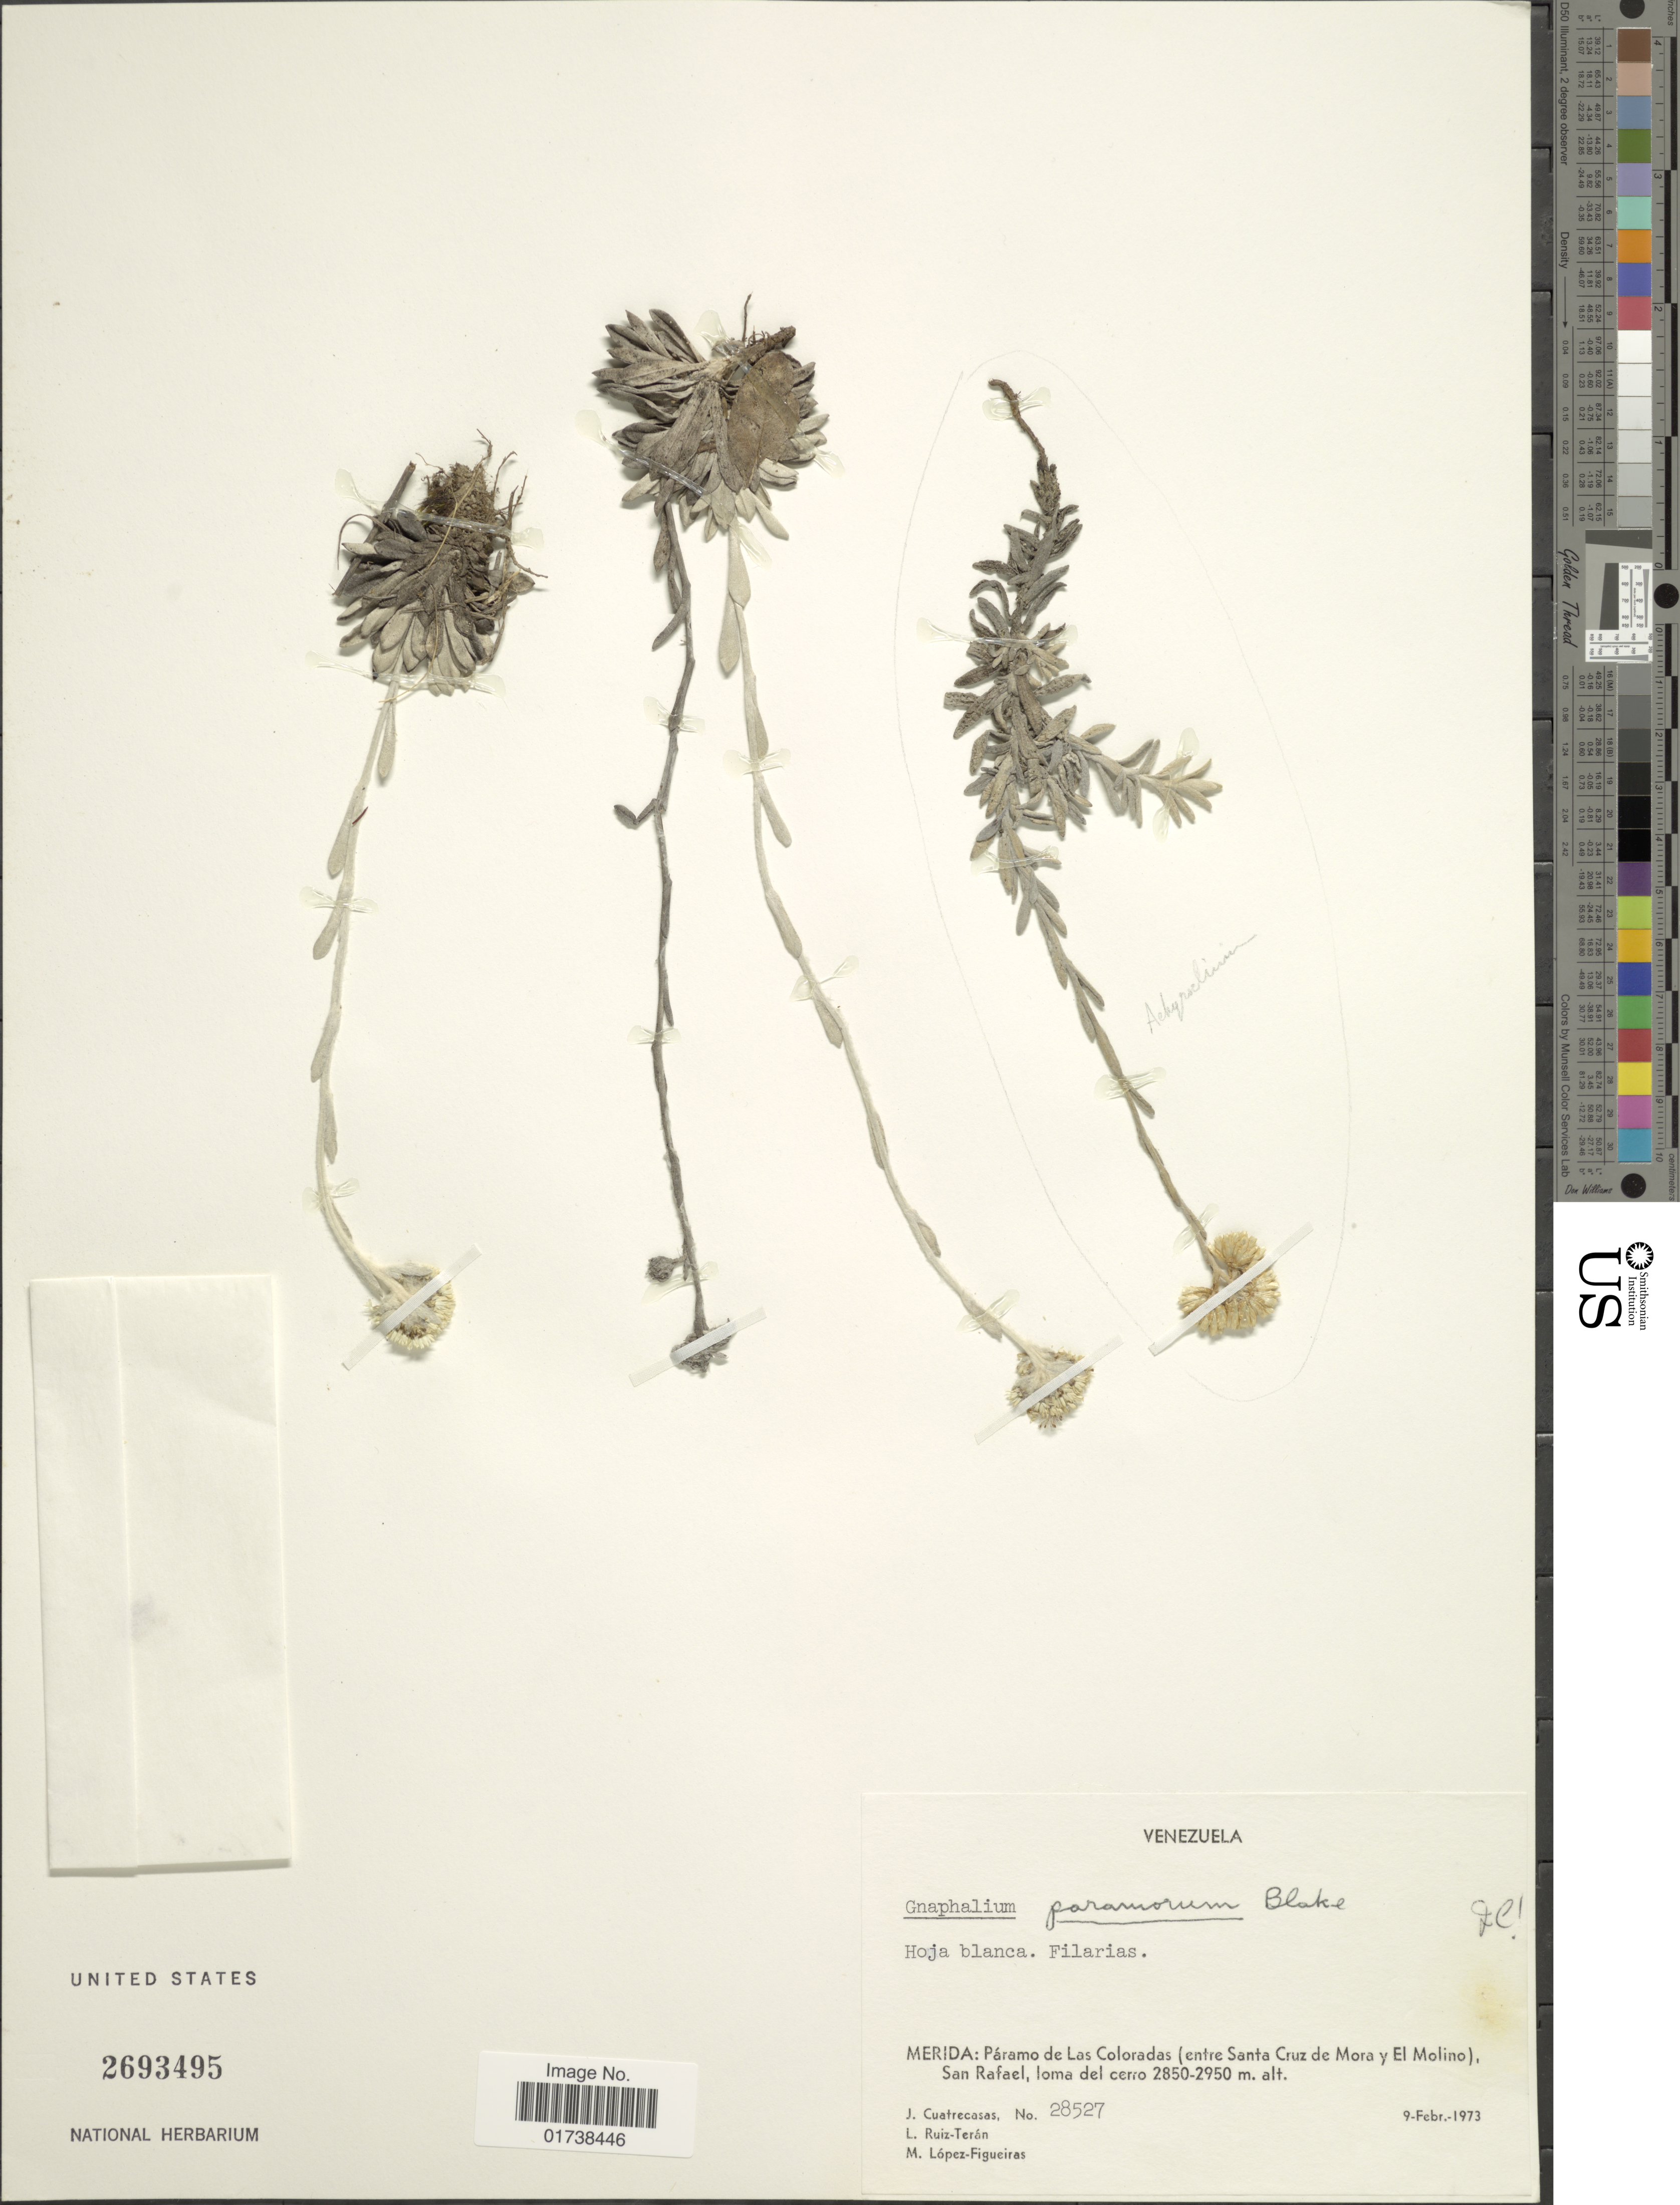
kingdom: Plantae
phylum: Tracheophyta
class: Magnoliopsida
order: Asterales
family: Asteraceae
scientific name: Orognaphalon paramorum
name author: (S.F. Blake) G.L. Nesom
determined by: Nesom, Guy L.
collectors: J. Cuatrecasas, L. E. Ruíz-Terán & M. Lopéz-F.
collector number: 28527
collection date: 1973-02-09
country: Venezuela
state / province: Mérida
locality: Paramo de Las Coloradas (entre Santa Cruz de Mora y El Molino), San Rafael, loma del cerro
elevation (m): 2850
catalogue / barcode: US 2693495